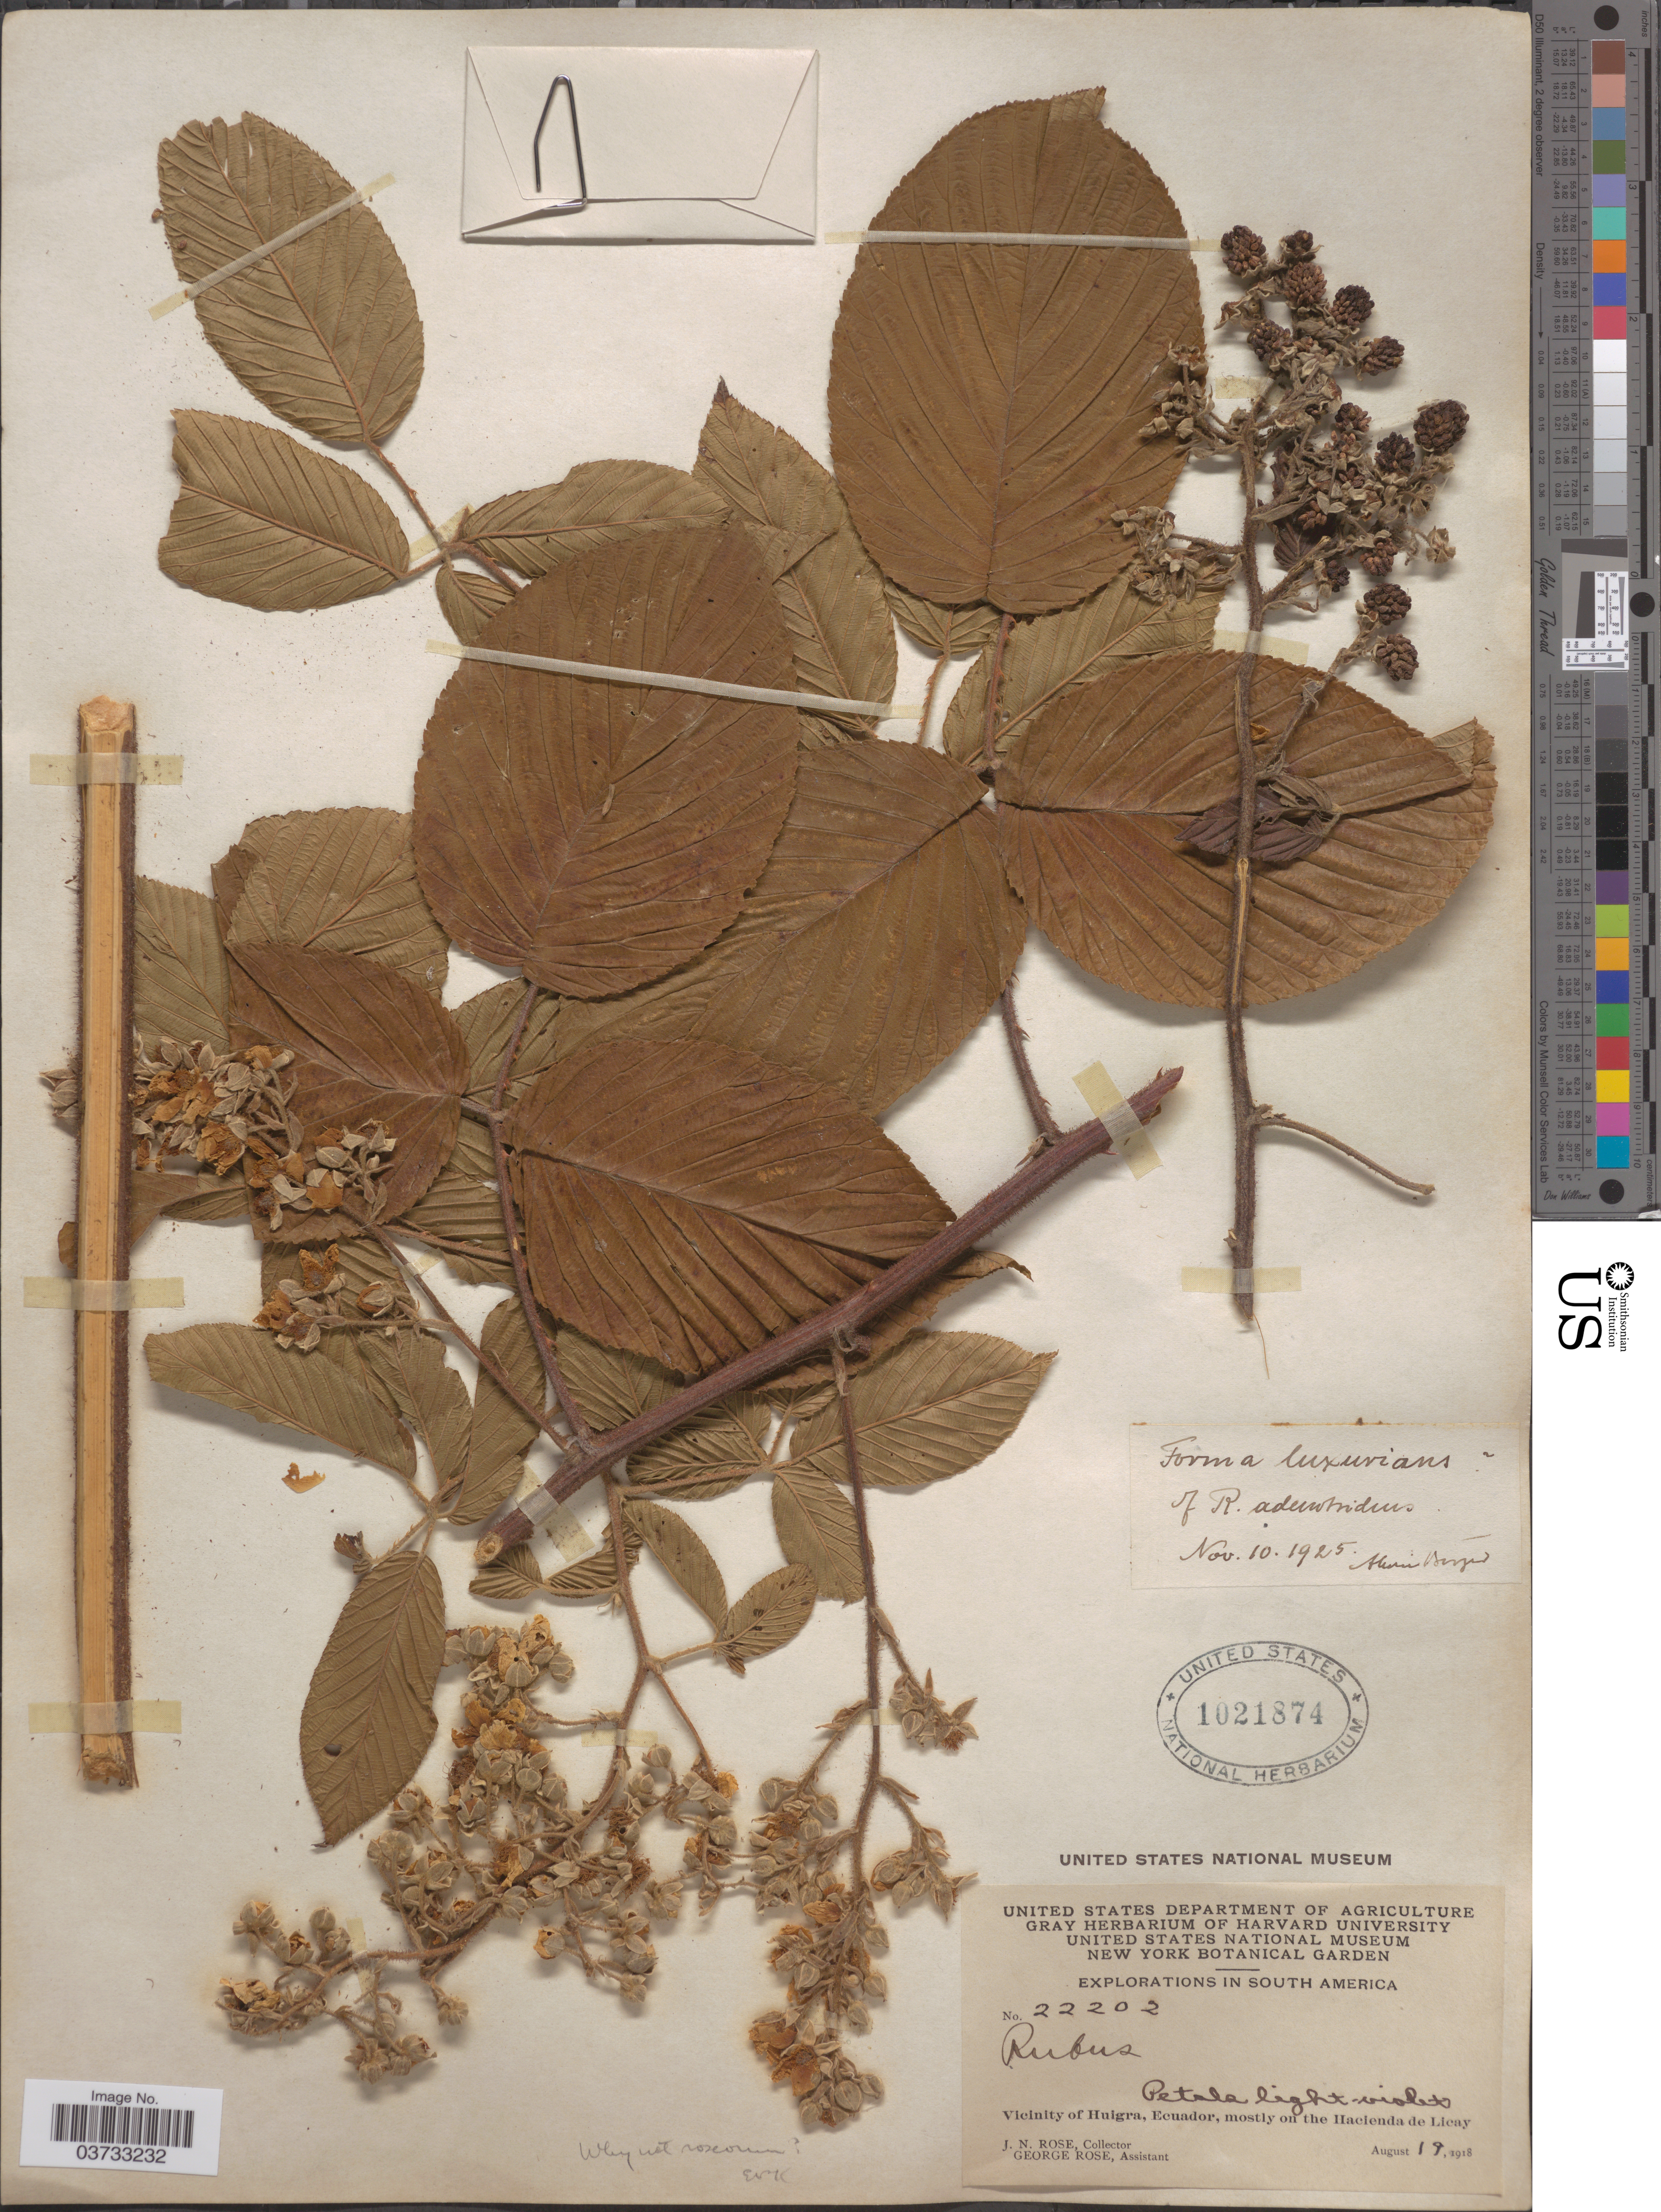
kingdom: Plantae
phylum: Tracheophyta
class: Magnoliopsida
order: Rosales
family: Rosaceae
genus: Rubus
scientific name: Rubus adenotrichos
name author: Schltdl.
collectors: J. N. Rose & G. Rose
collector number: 22202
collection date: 1918-08-19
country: Ecuador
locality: Vicinity of Huigra, mostly on the Hacienda de Licay.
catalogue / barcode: US 1021874